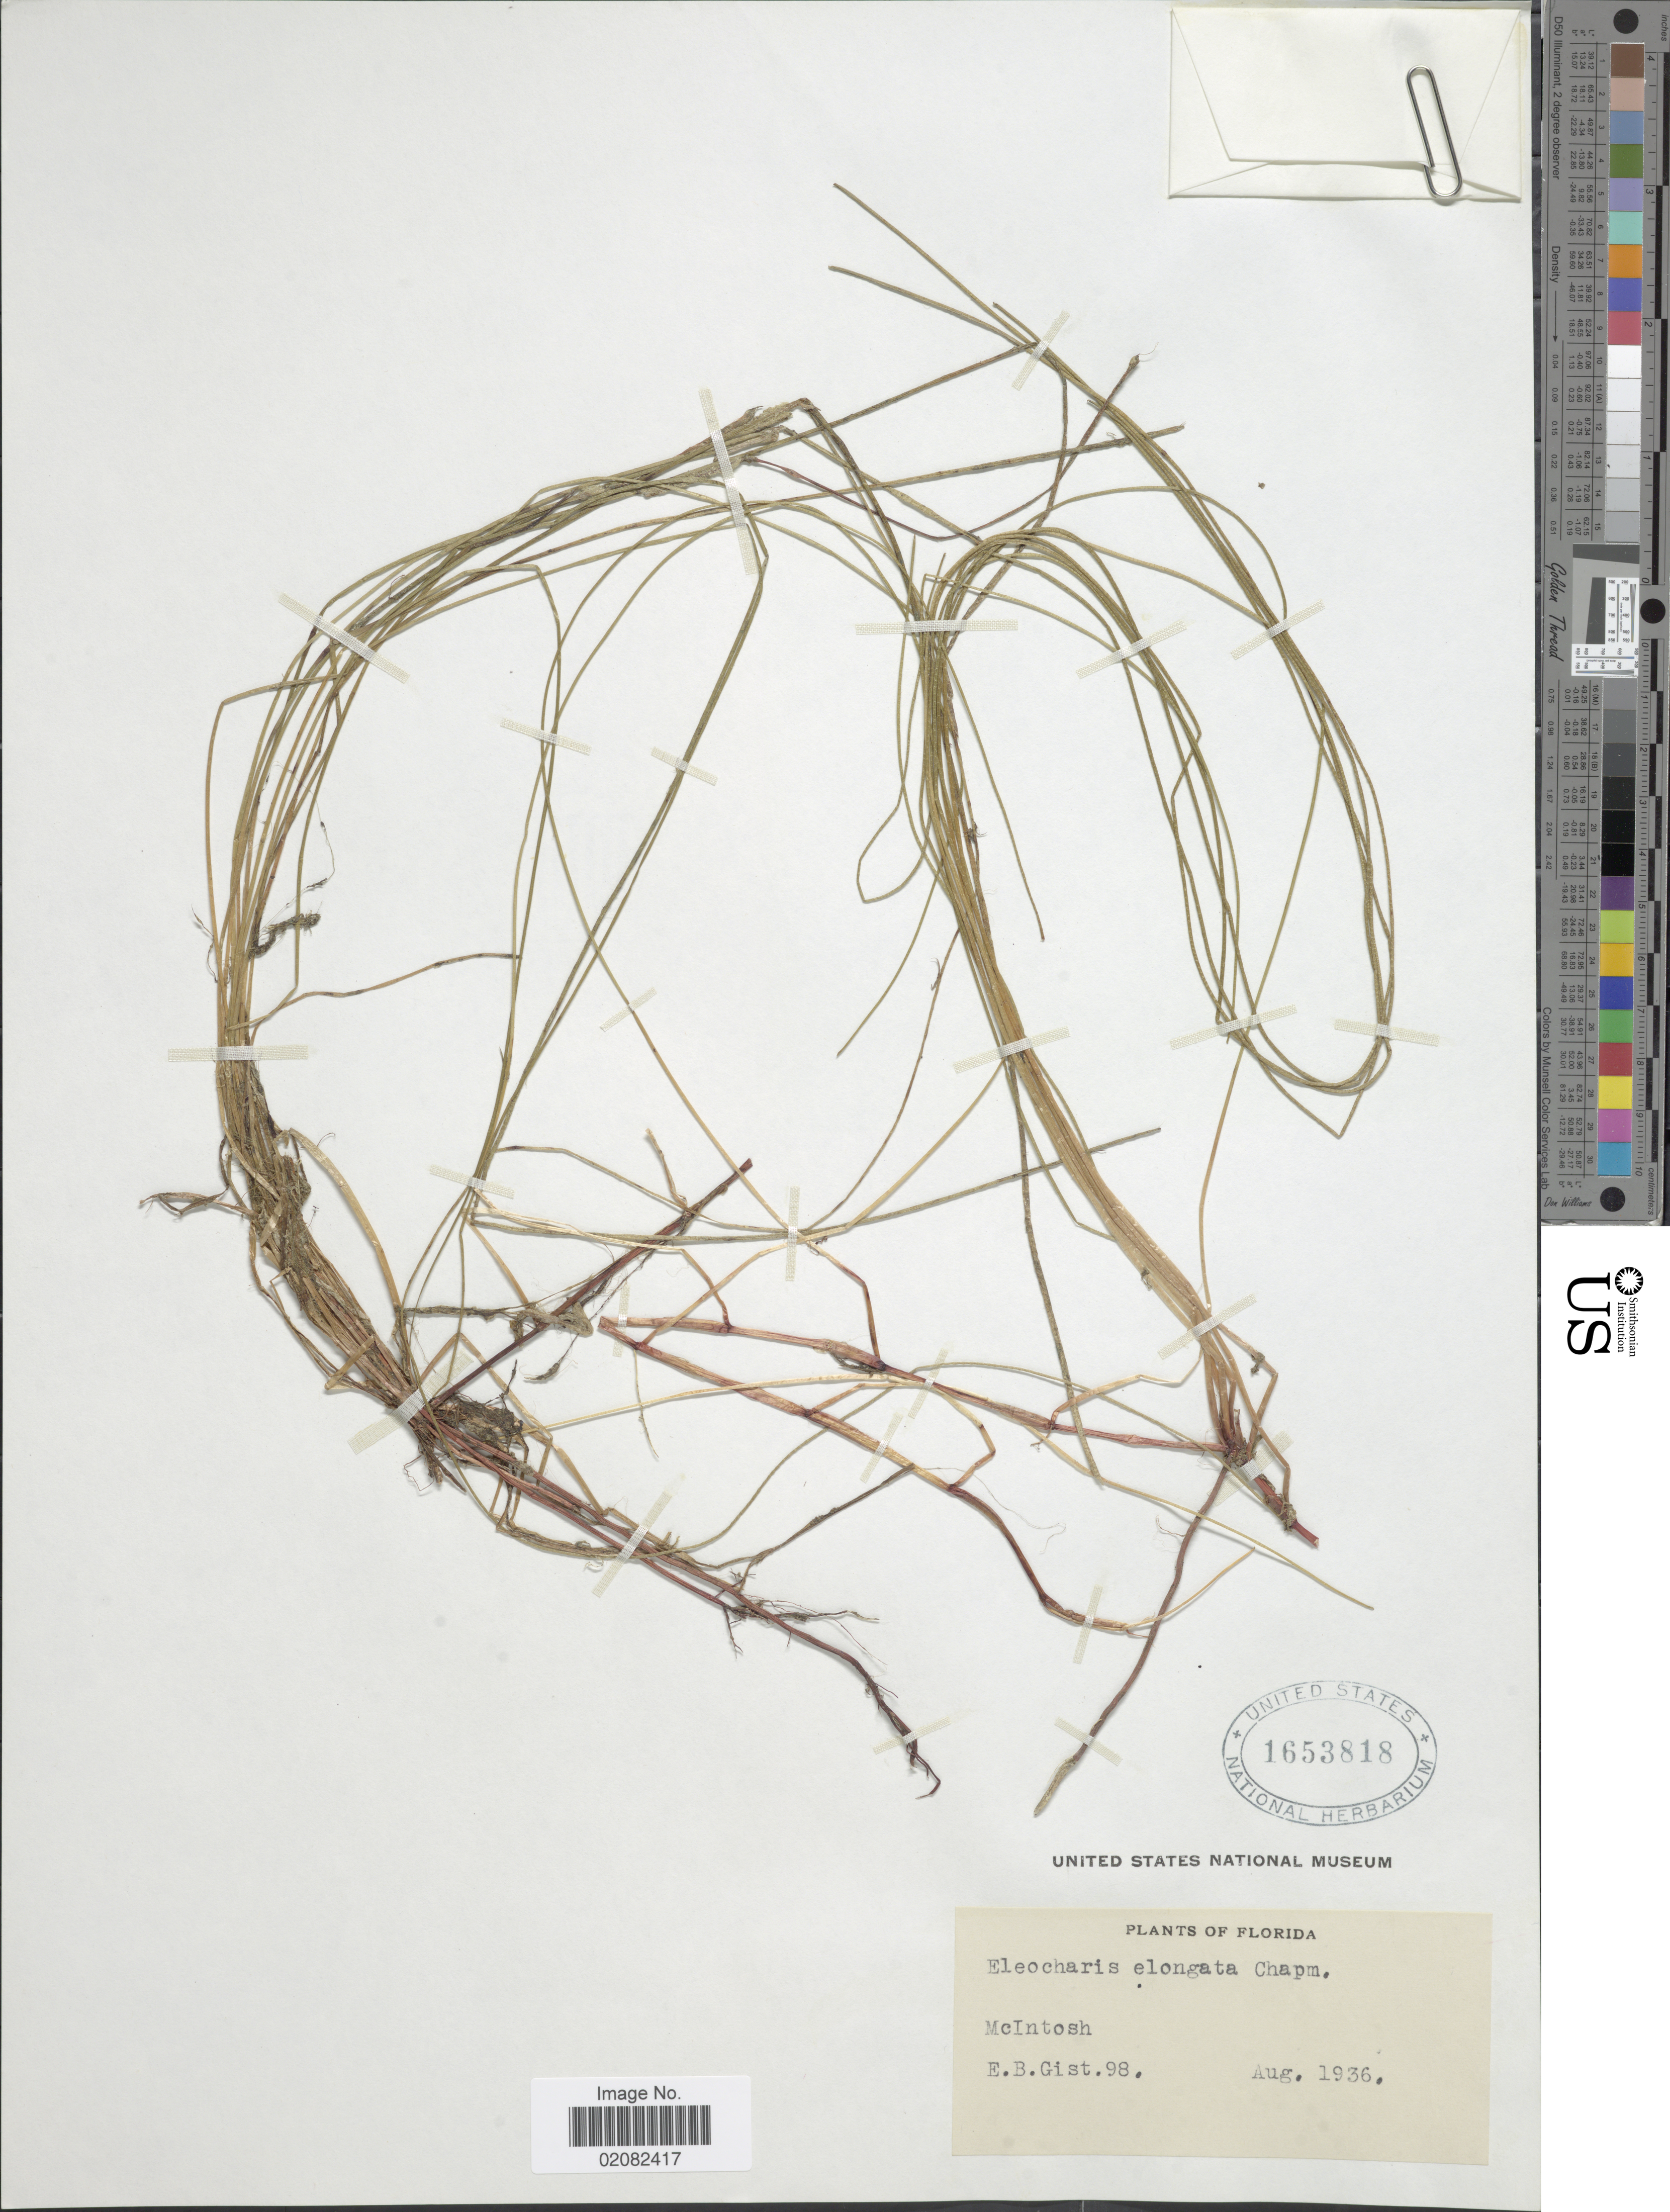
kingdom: Plantae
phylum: Tracheophyta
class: Liliopsida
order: Poales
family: Cyperaceae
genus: Eleocharis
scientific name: Eleocharis elongata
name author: Chapm.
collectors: E. Gist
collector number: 98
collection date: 1936-08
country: United States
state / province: Florida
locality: McIntosh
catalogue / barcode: US 1653818